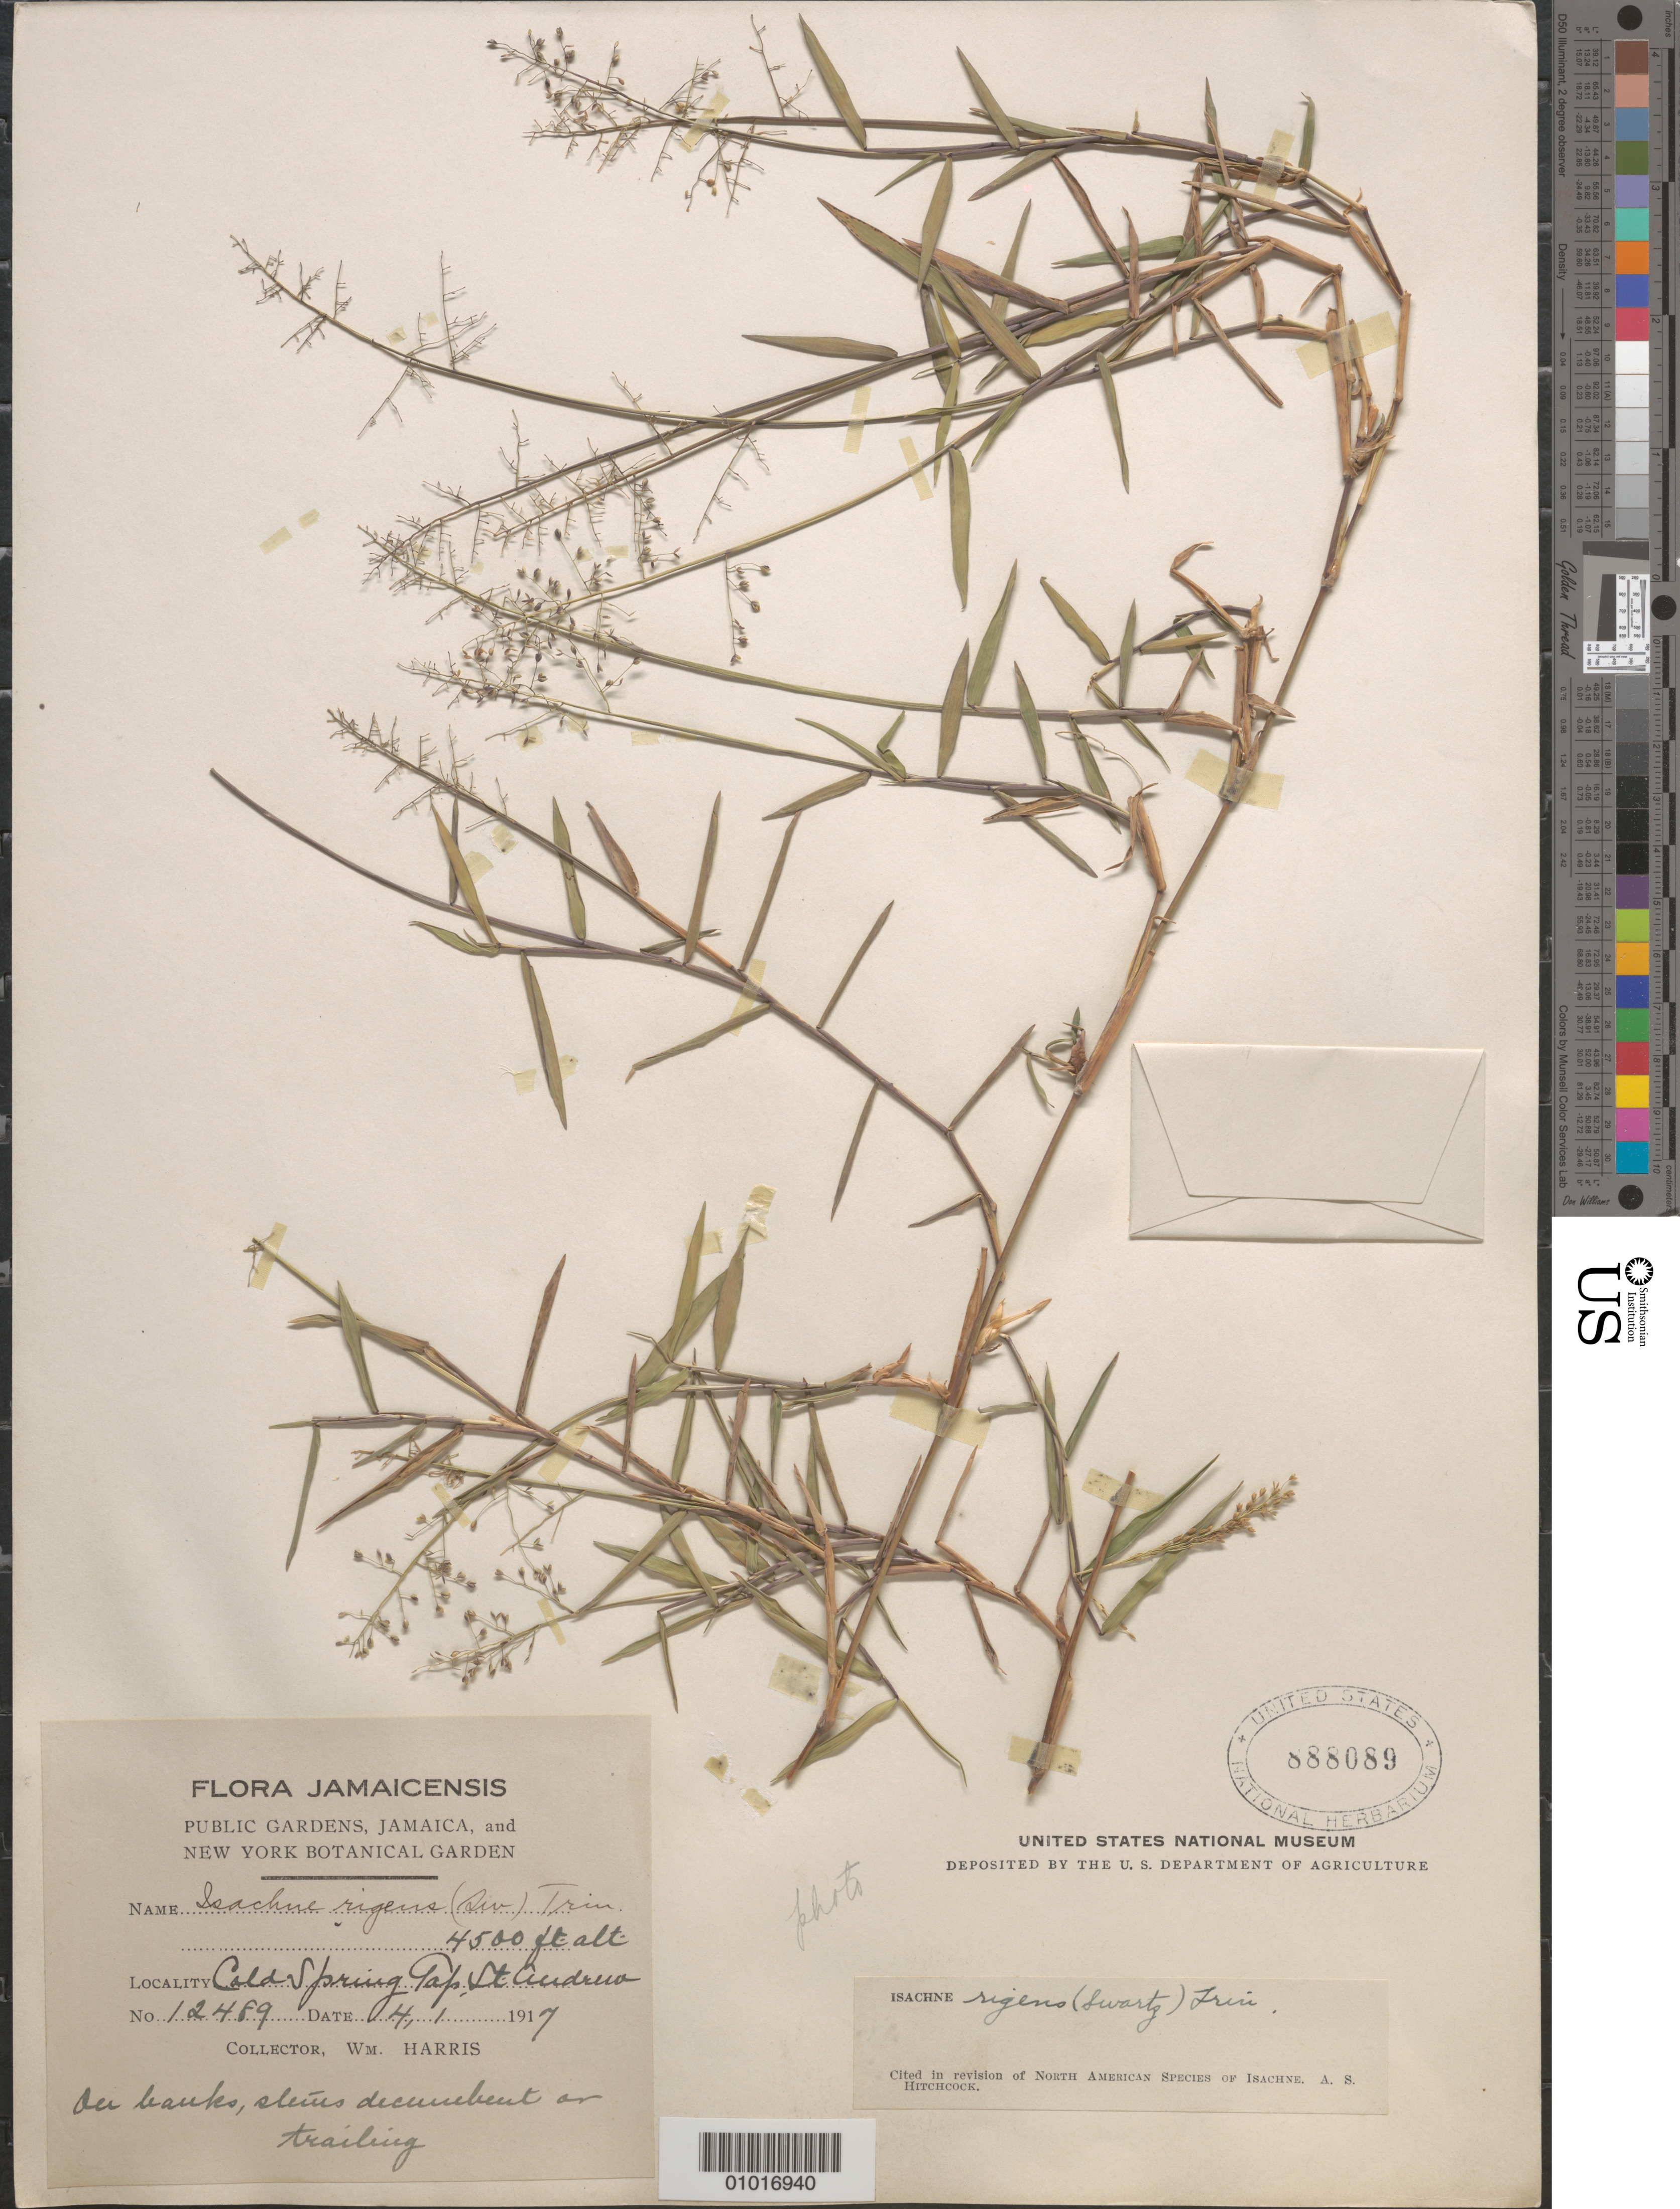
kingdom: Plantae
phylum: Tracheophyta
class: Liliopsida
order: Poales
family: Poaceae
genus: Isachne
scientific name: Isachne rigens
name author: (Sw.) Trin.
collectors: W. H. Harris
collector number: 12489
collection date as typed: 04 Jan 1917 or 01 Mar 1917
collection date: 1917-01-04 or 1917-03-01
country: Jamaica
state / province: Saint Andrew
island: Jamaica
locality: Cold Spring Tap, St. Andrew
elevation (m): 1372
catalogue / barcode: US 888089